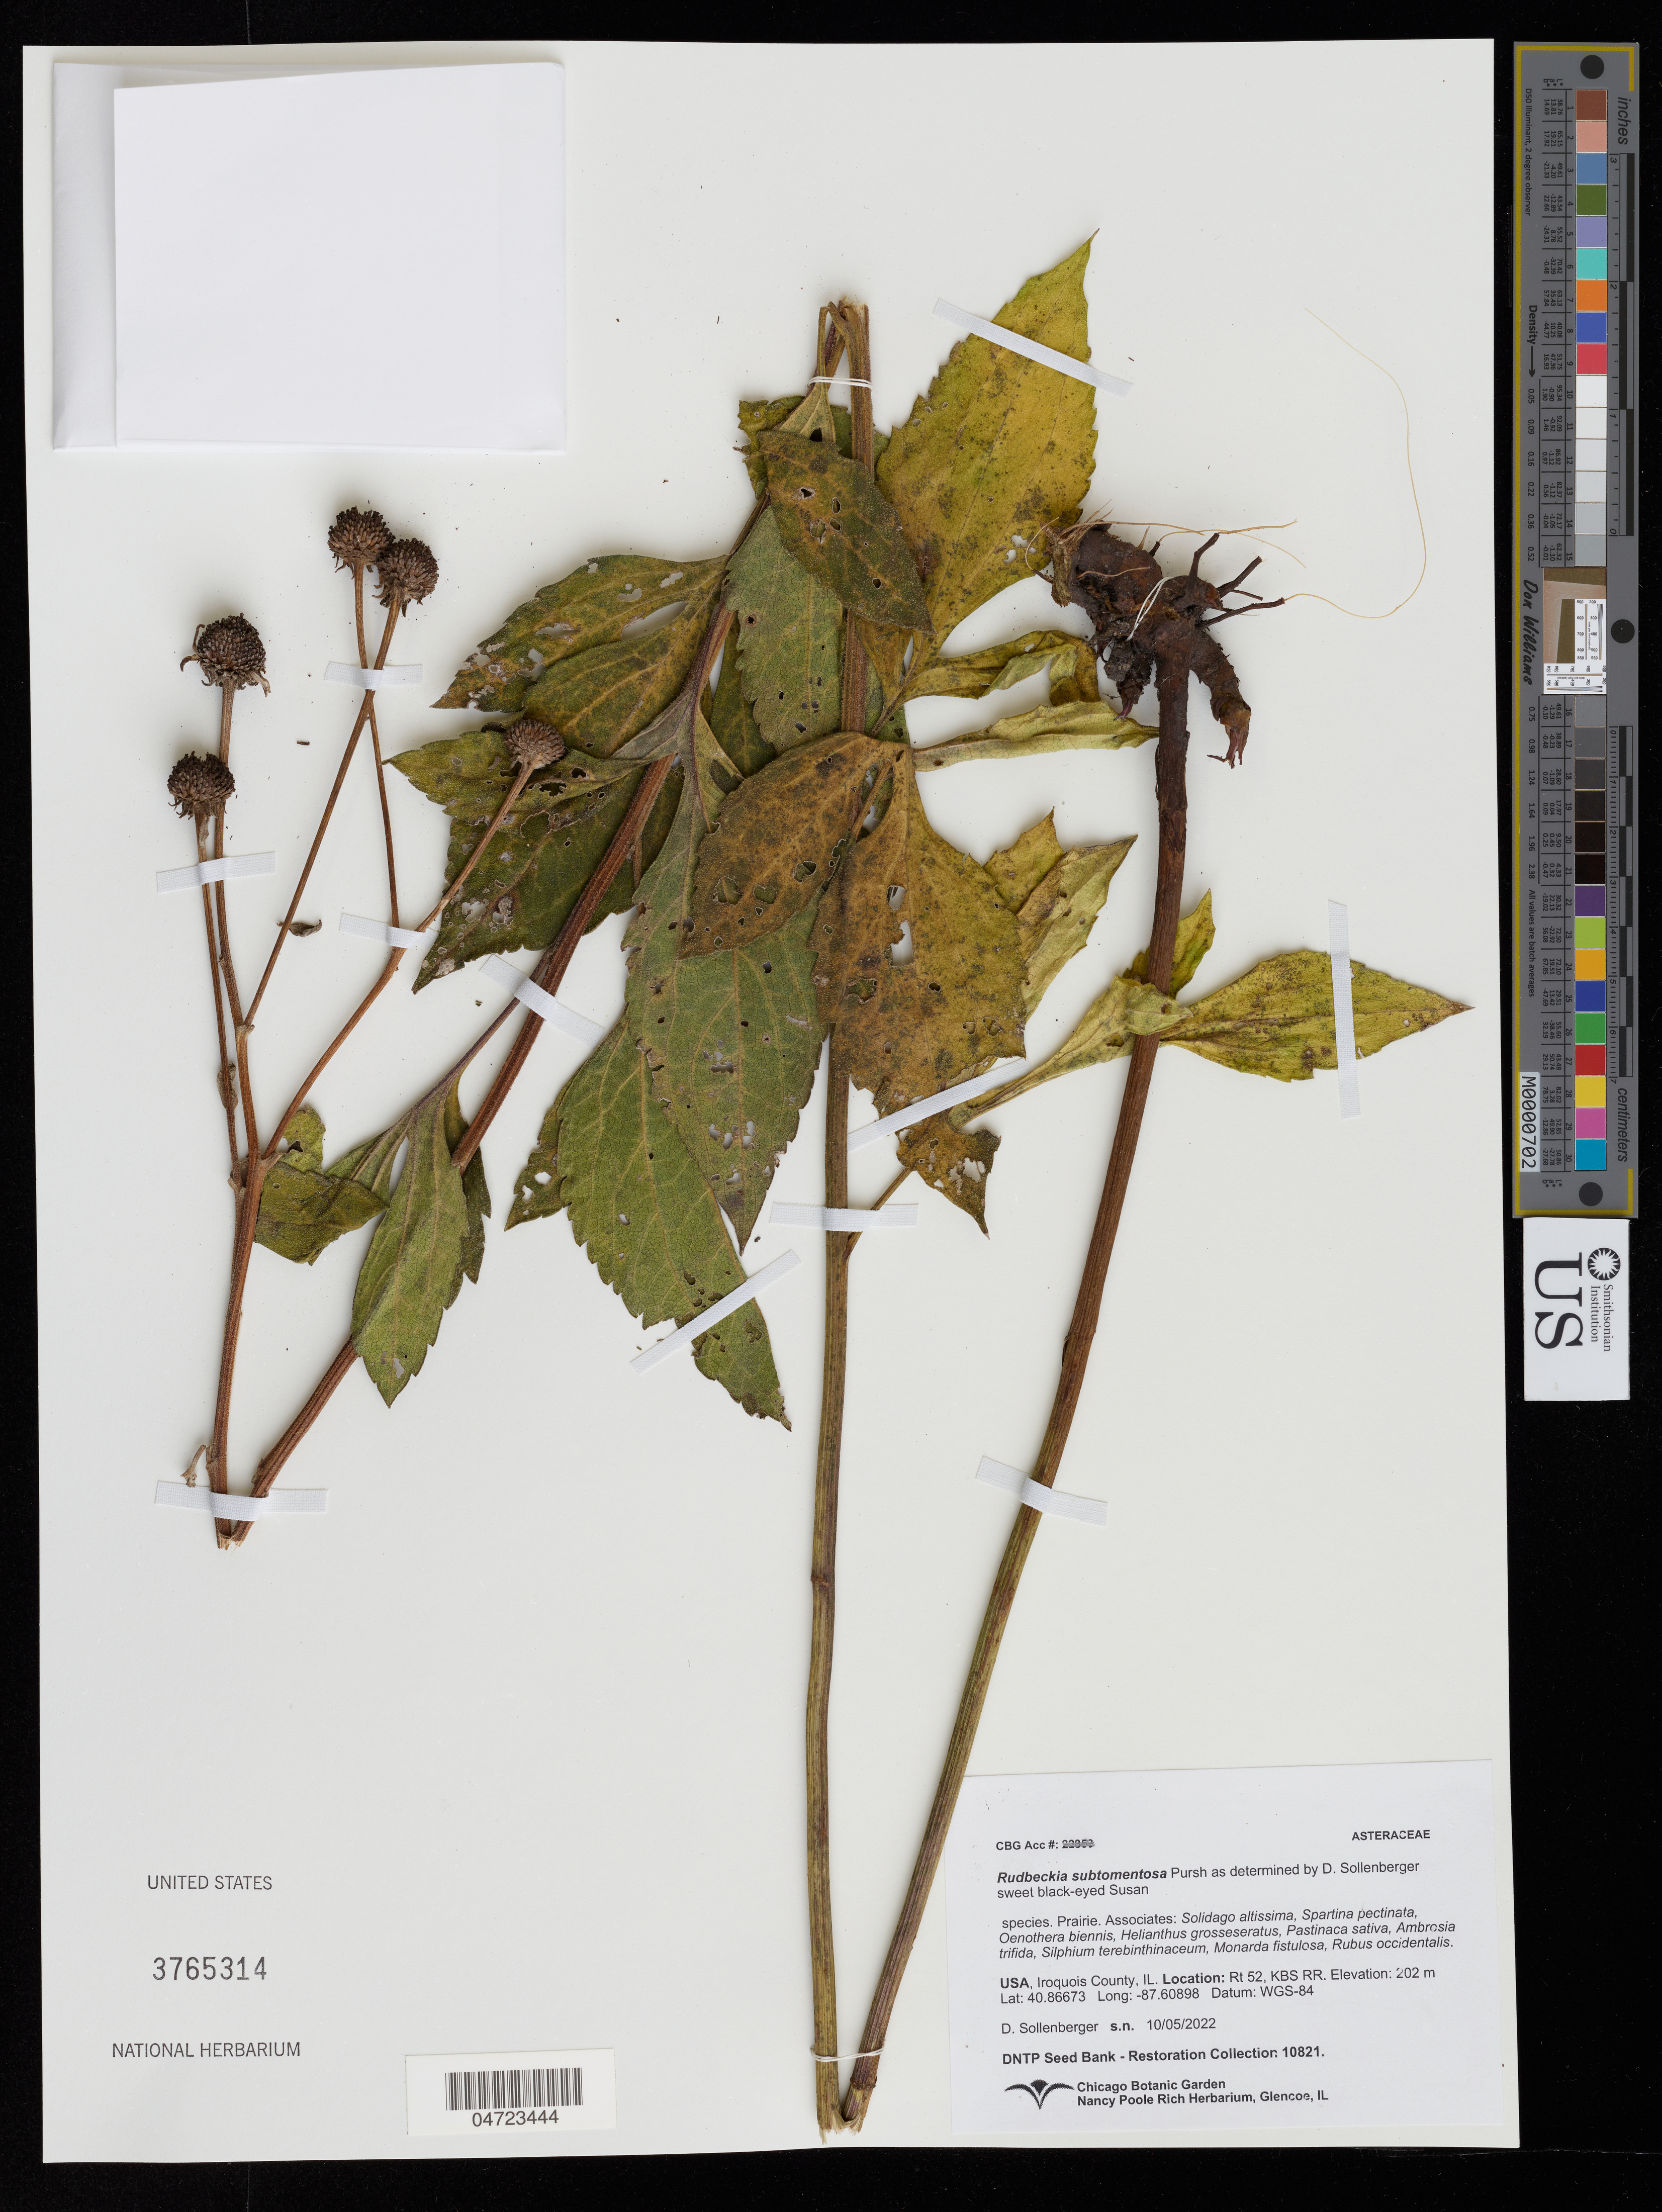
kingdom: Plantae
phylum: Tracheophyta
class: Magnoliopsida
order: Asterales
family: Asteraceae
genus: Rudbeckia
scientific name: Rudbeckia subtomentosa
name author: Pursh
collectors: D. Sollenberger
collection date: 2022-10-05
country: United States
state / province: Illinois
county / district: Iroquois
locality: Iroquois County. Rt 52, KBS RR. Datum: WGS-84.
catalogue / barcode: US 3765314